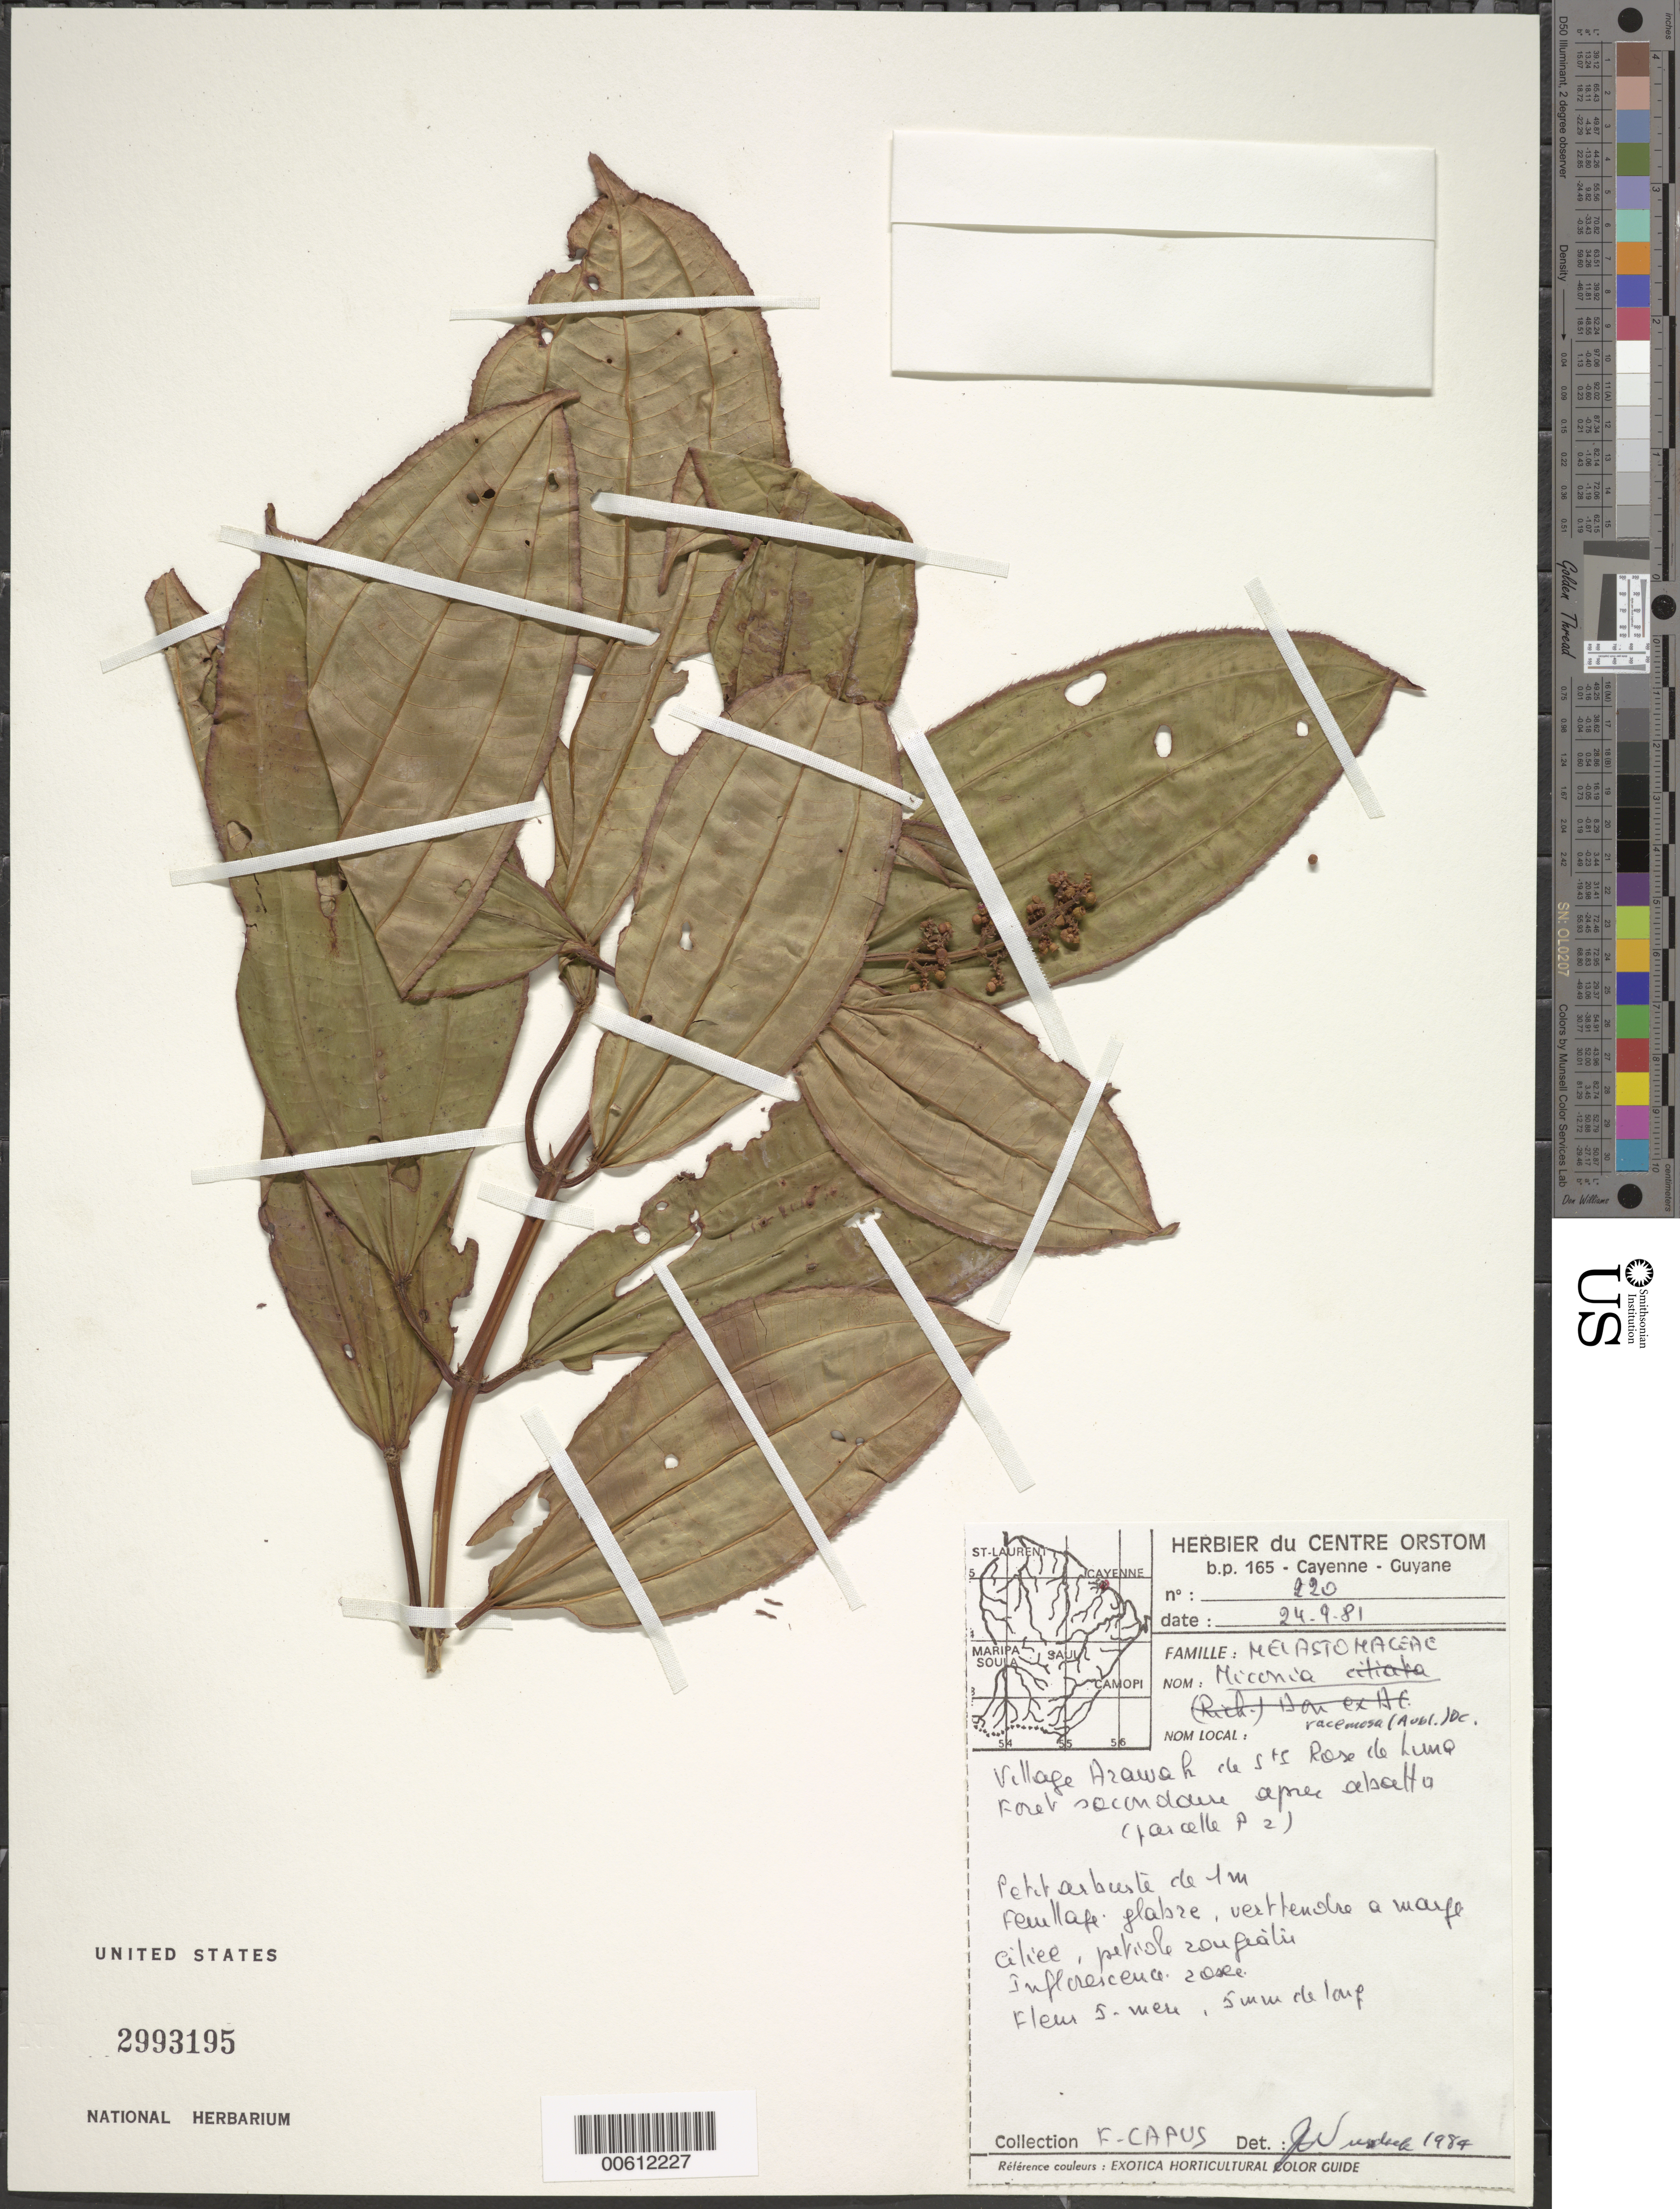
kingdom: Plantae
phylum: Tracheophyta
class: Magnoliopsida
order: Myrtales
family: Melastomataceae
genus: Miconia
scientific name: Miconia racemosa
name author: (Aubl.) DC.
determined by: Wurdack, John J., (US), US (UNITED STATES)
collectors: F. Capus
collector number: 220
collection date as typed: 24-Sep-79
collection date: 1979-09-24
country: French Guiana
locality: Sainte Rose de Lima, Arawak village - Ile de Cayenne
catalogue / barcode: US 2993195